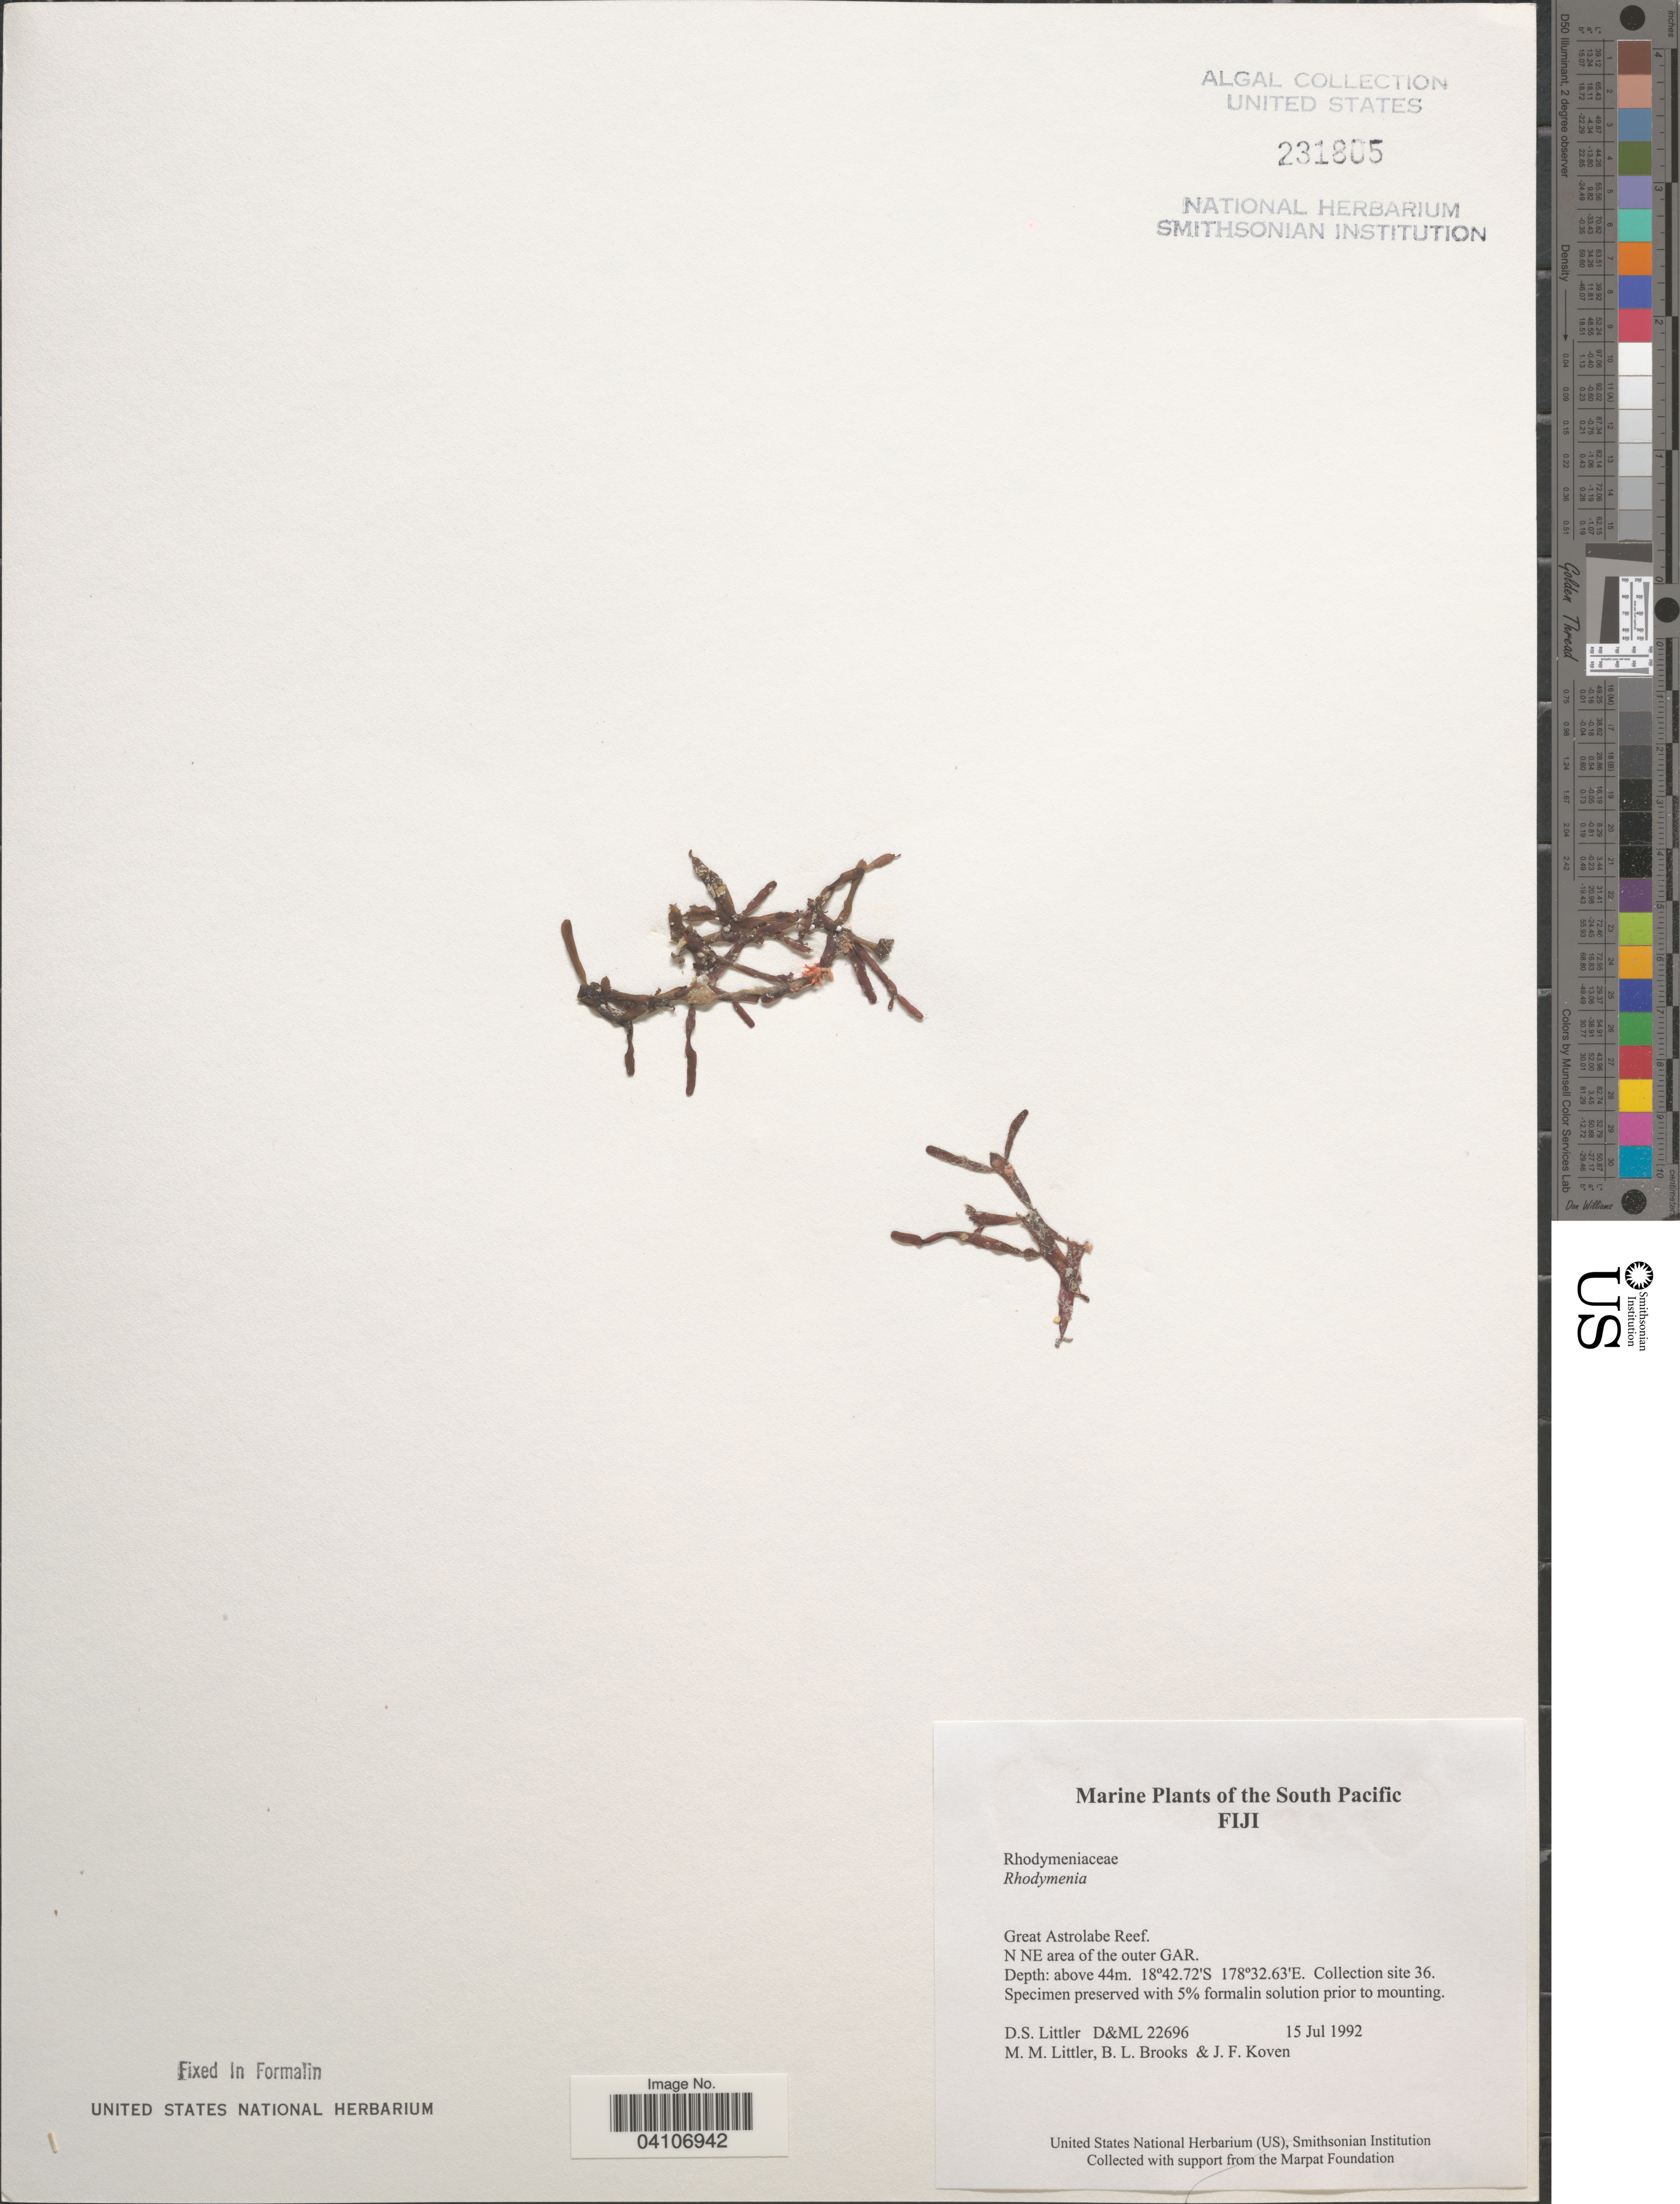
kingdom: Plantae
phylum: Rhodophyta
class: Florideophyceae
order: Rhodymeniales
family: Rhodymeniaceae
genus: Rhodymenia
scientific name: Rhodymenia sp.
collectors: D. S. Littler, B. Brooks & J. Koven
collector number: D&ML22696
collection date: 1992-07-15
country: Fiji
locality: Great Astrolabe Reef. N NE area of the outer GAR. Collection site 36.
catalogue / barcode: US 231805